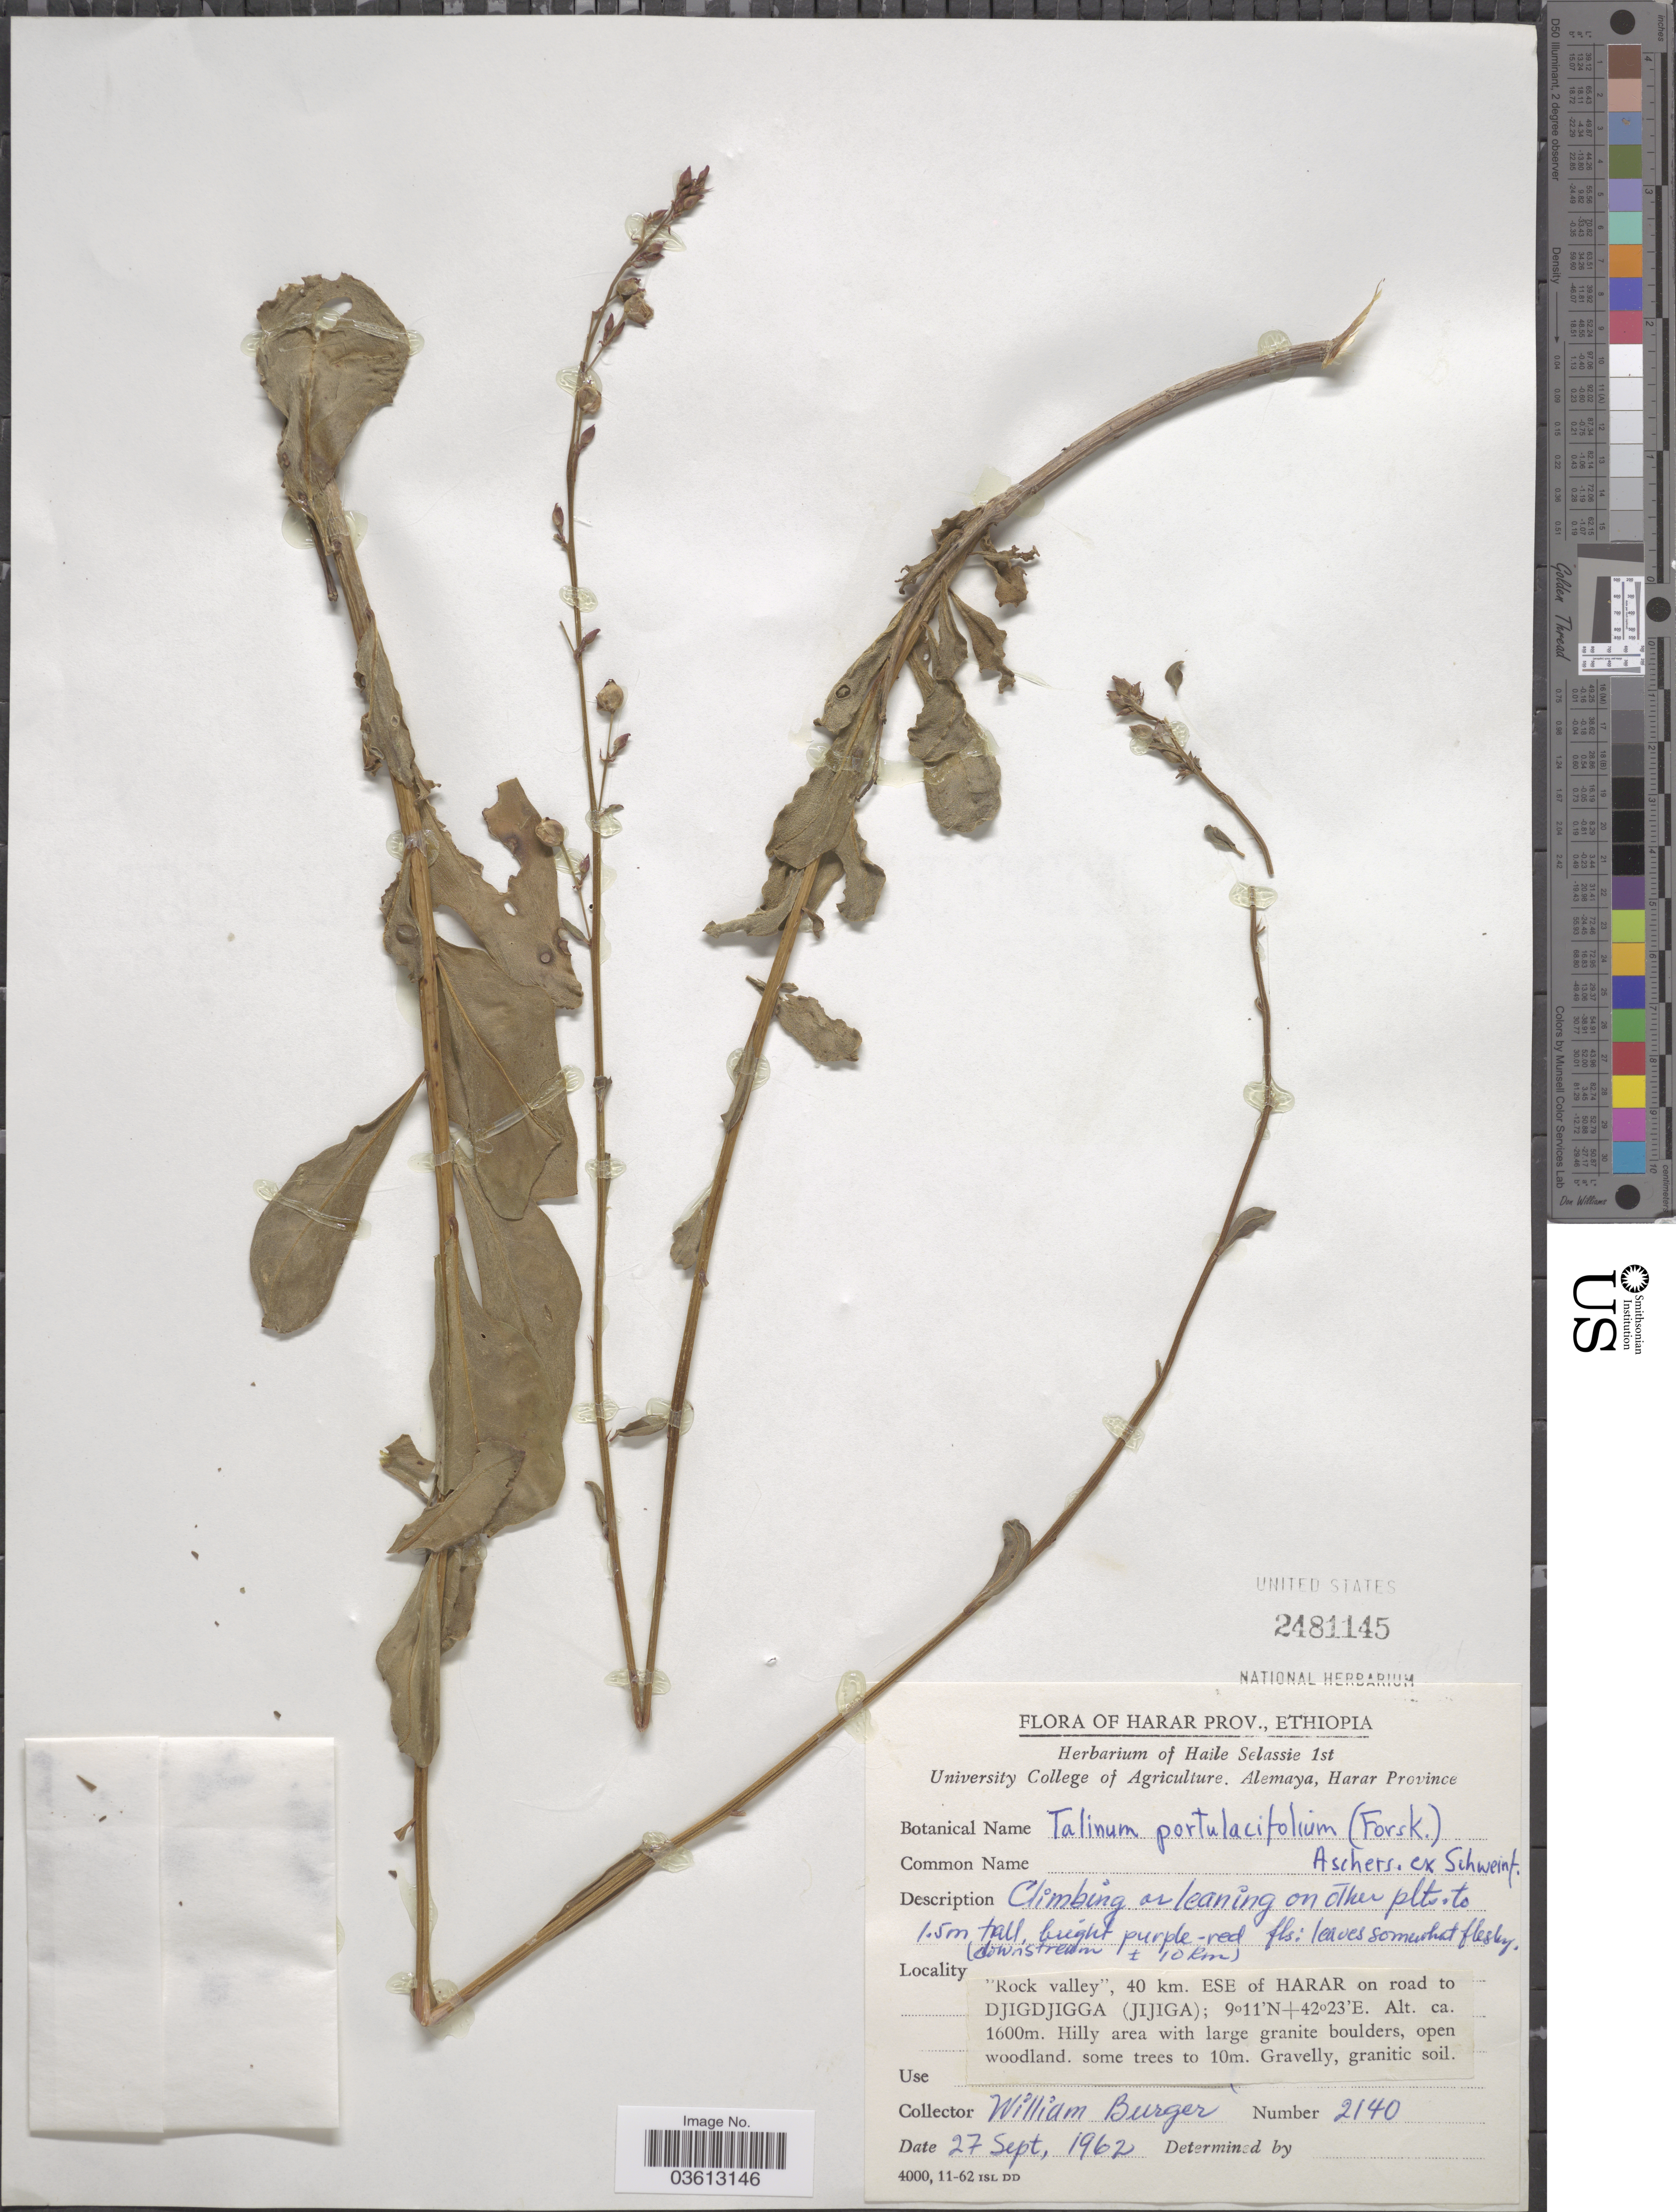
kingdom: Plantae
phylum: Tracheophyta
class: Magnoliopsida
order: Caryophyllales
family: Talinaceae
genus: Talinum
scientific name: Talinum portulacifolium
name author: (Forssk.) Asch. ex Schweinf.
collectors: W. Burger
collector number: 2140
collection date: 1962-09-27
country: Ethiopia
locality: Harar Prov., "Rock valley", 40 km. ESE of Harar on road to Djigdjigga (Jijiga).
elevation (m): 1600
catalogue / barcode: US 2481145